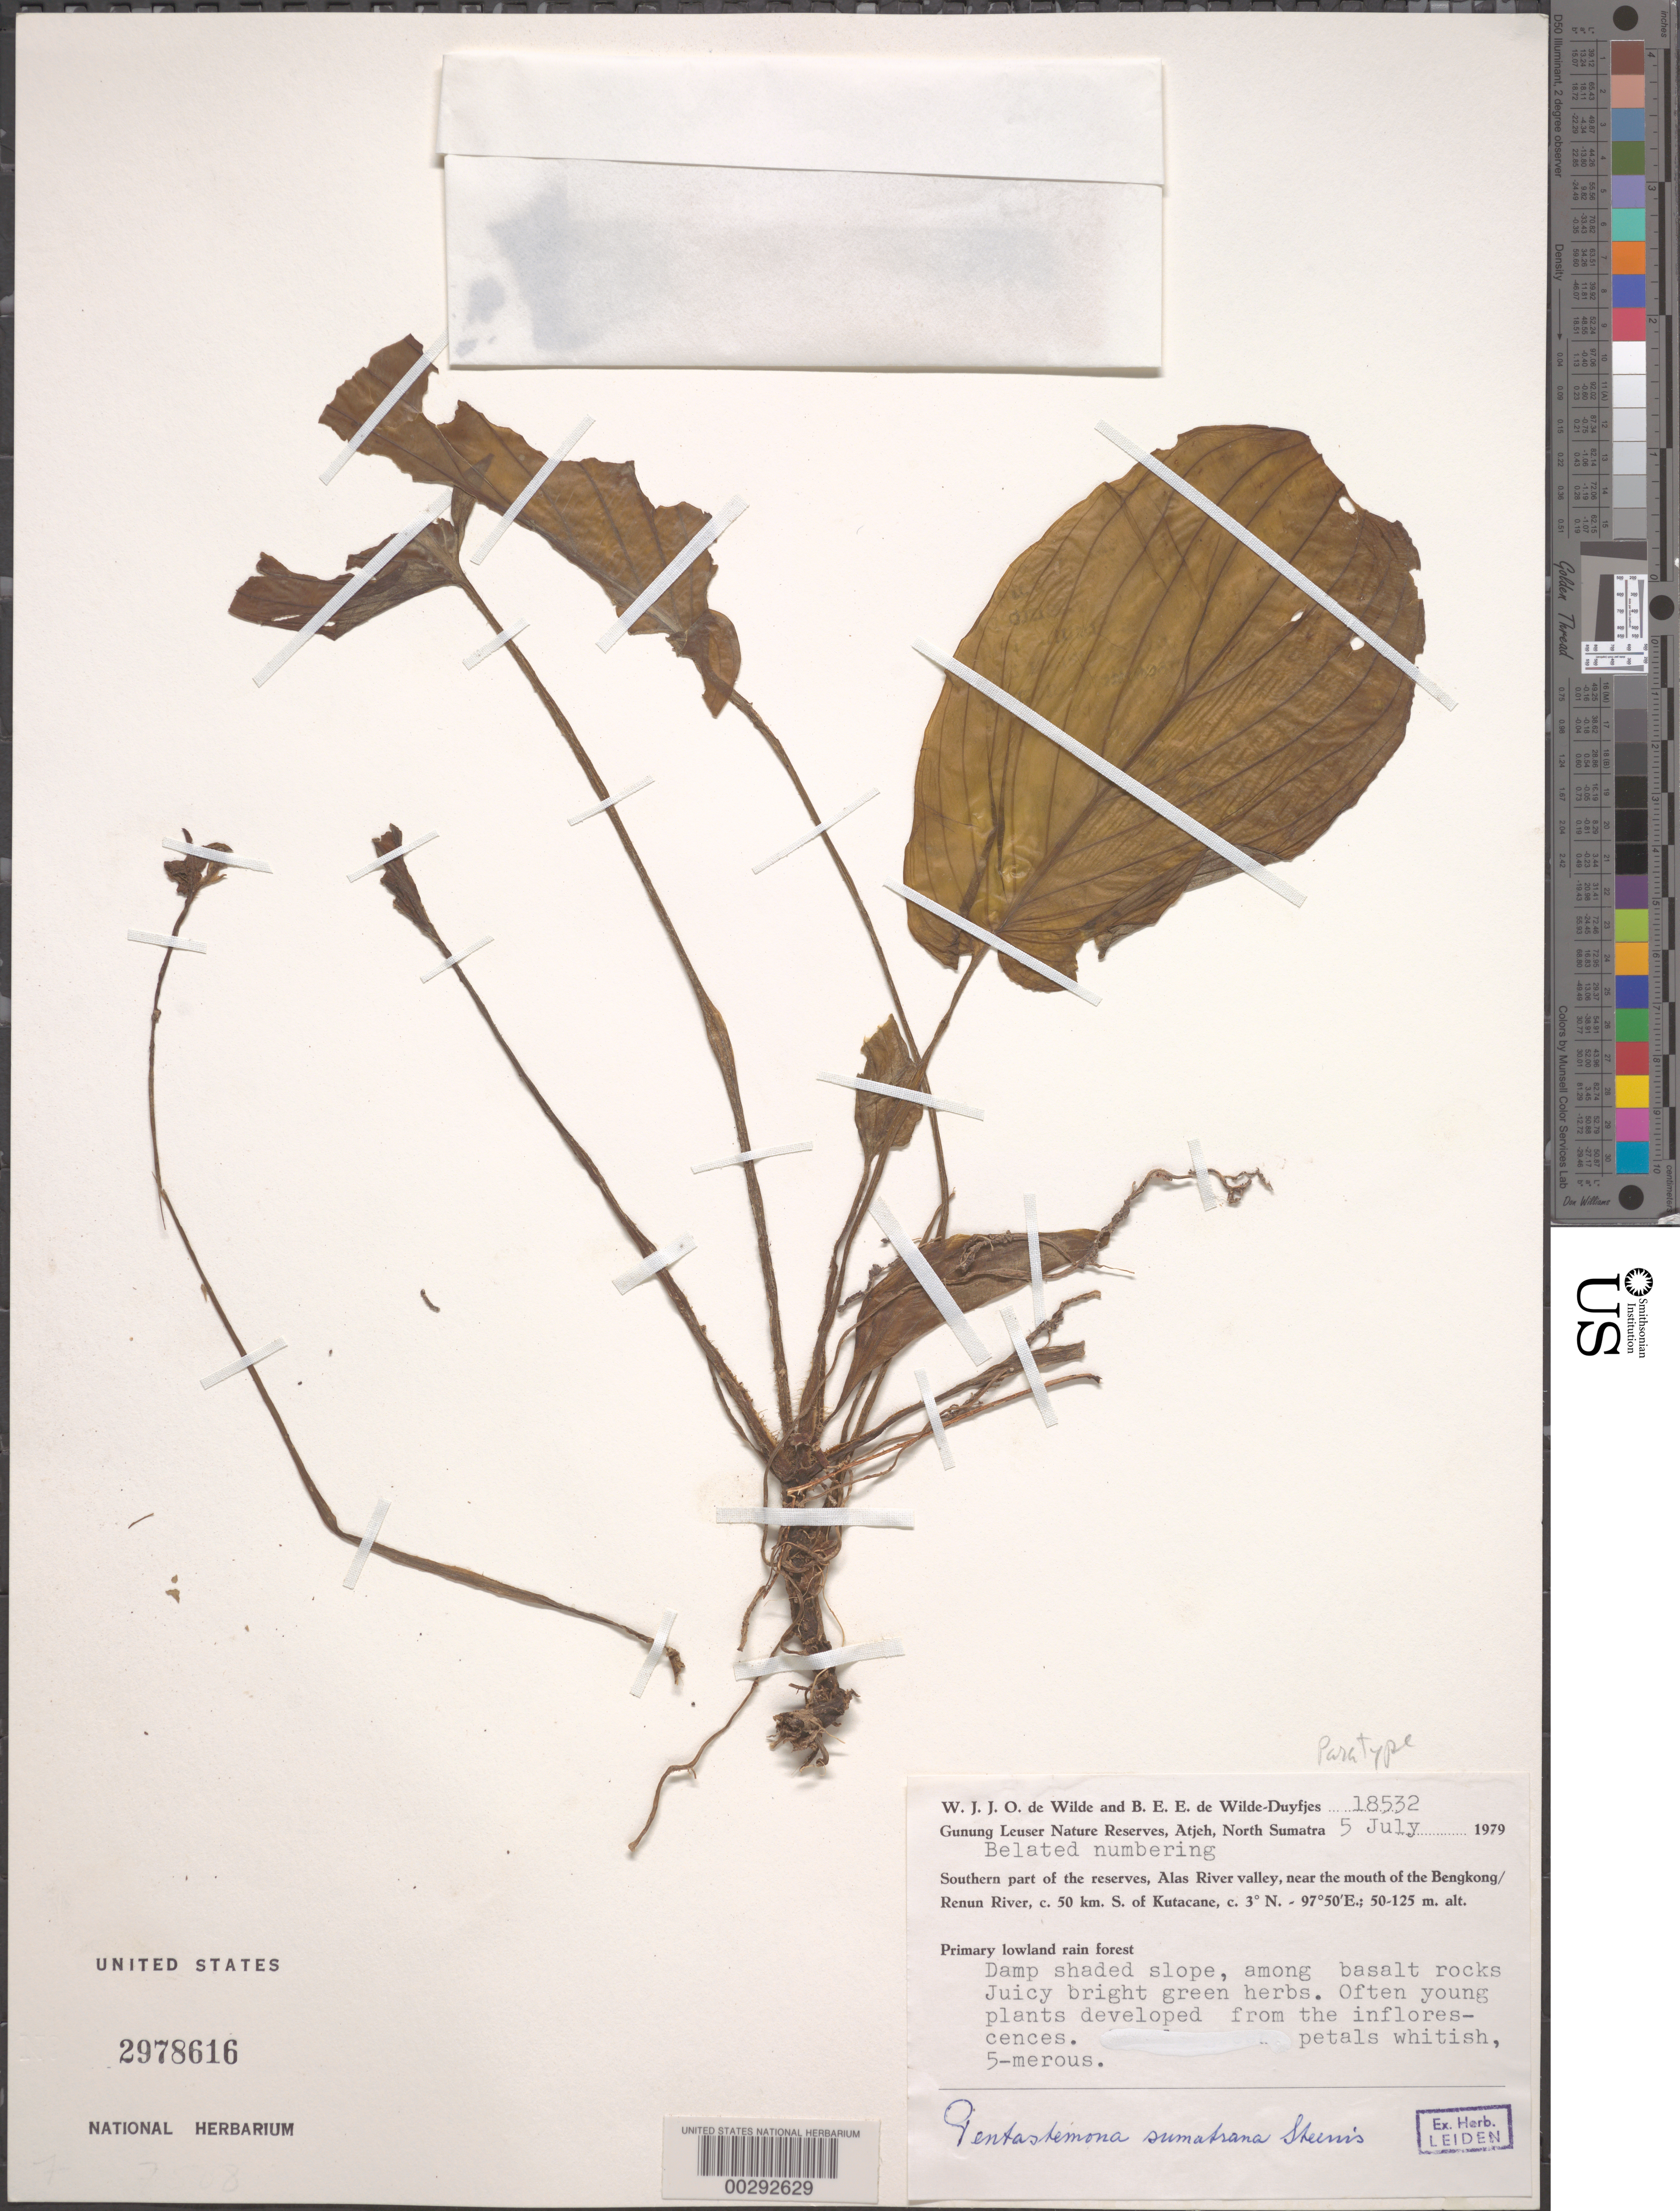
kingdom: Plantae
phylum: Tracheophyta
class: Liliopsida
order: Pandanales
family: Stemonaceae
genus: Pentastemona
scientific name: Pentastemona sumatrana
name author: Steenis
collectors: W. J. de Wilde & B. E. de Wilde-Duyfjes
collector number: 18532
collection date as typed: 05 Jul 1979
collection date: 1979-07-05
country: Indonesia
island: Sumatra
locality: Gunung leuser mature reserves, atjeh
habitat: Damp shaded slope among basalt rocks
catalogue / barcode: US 2978616